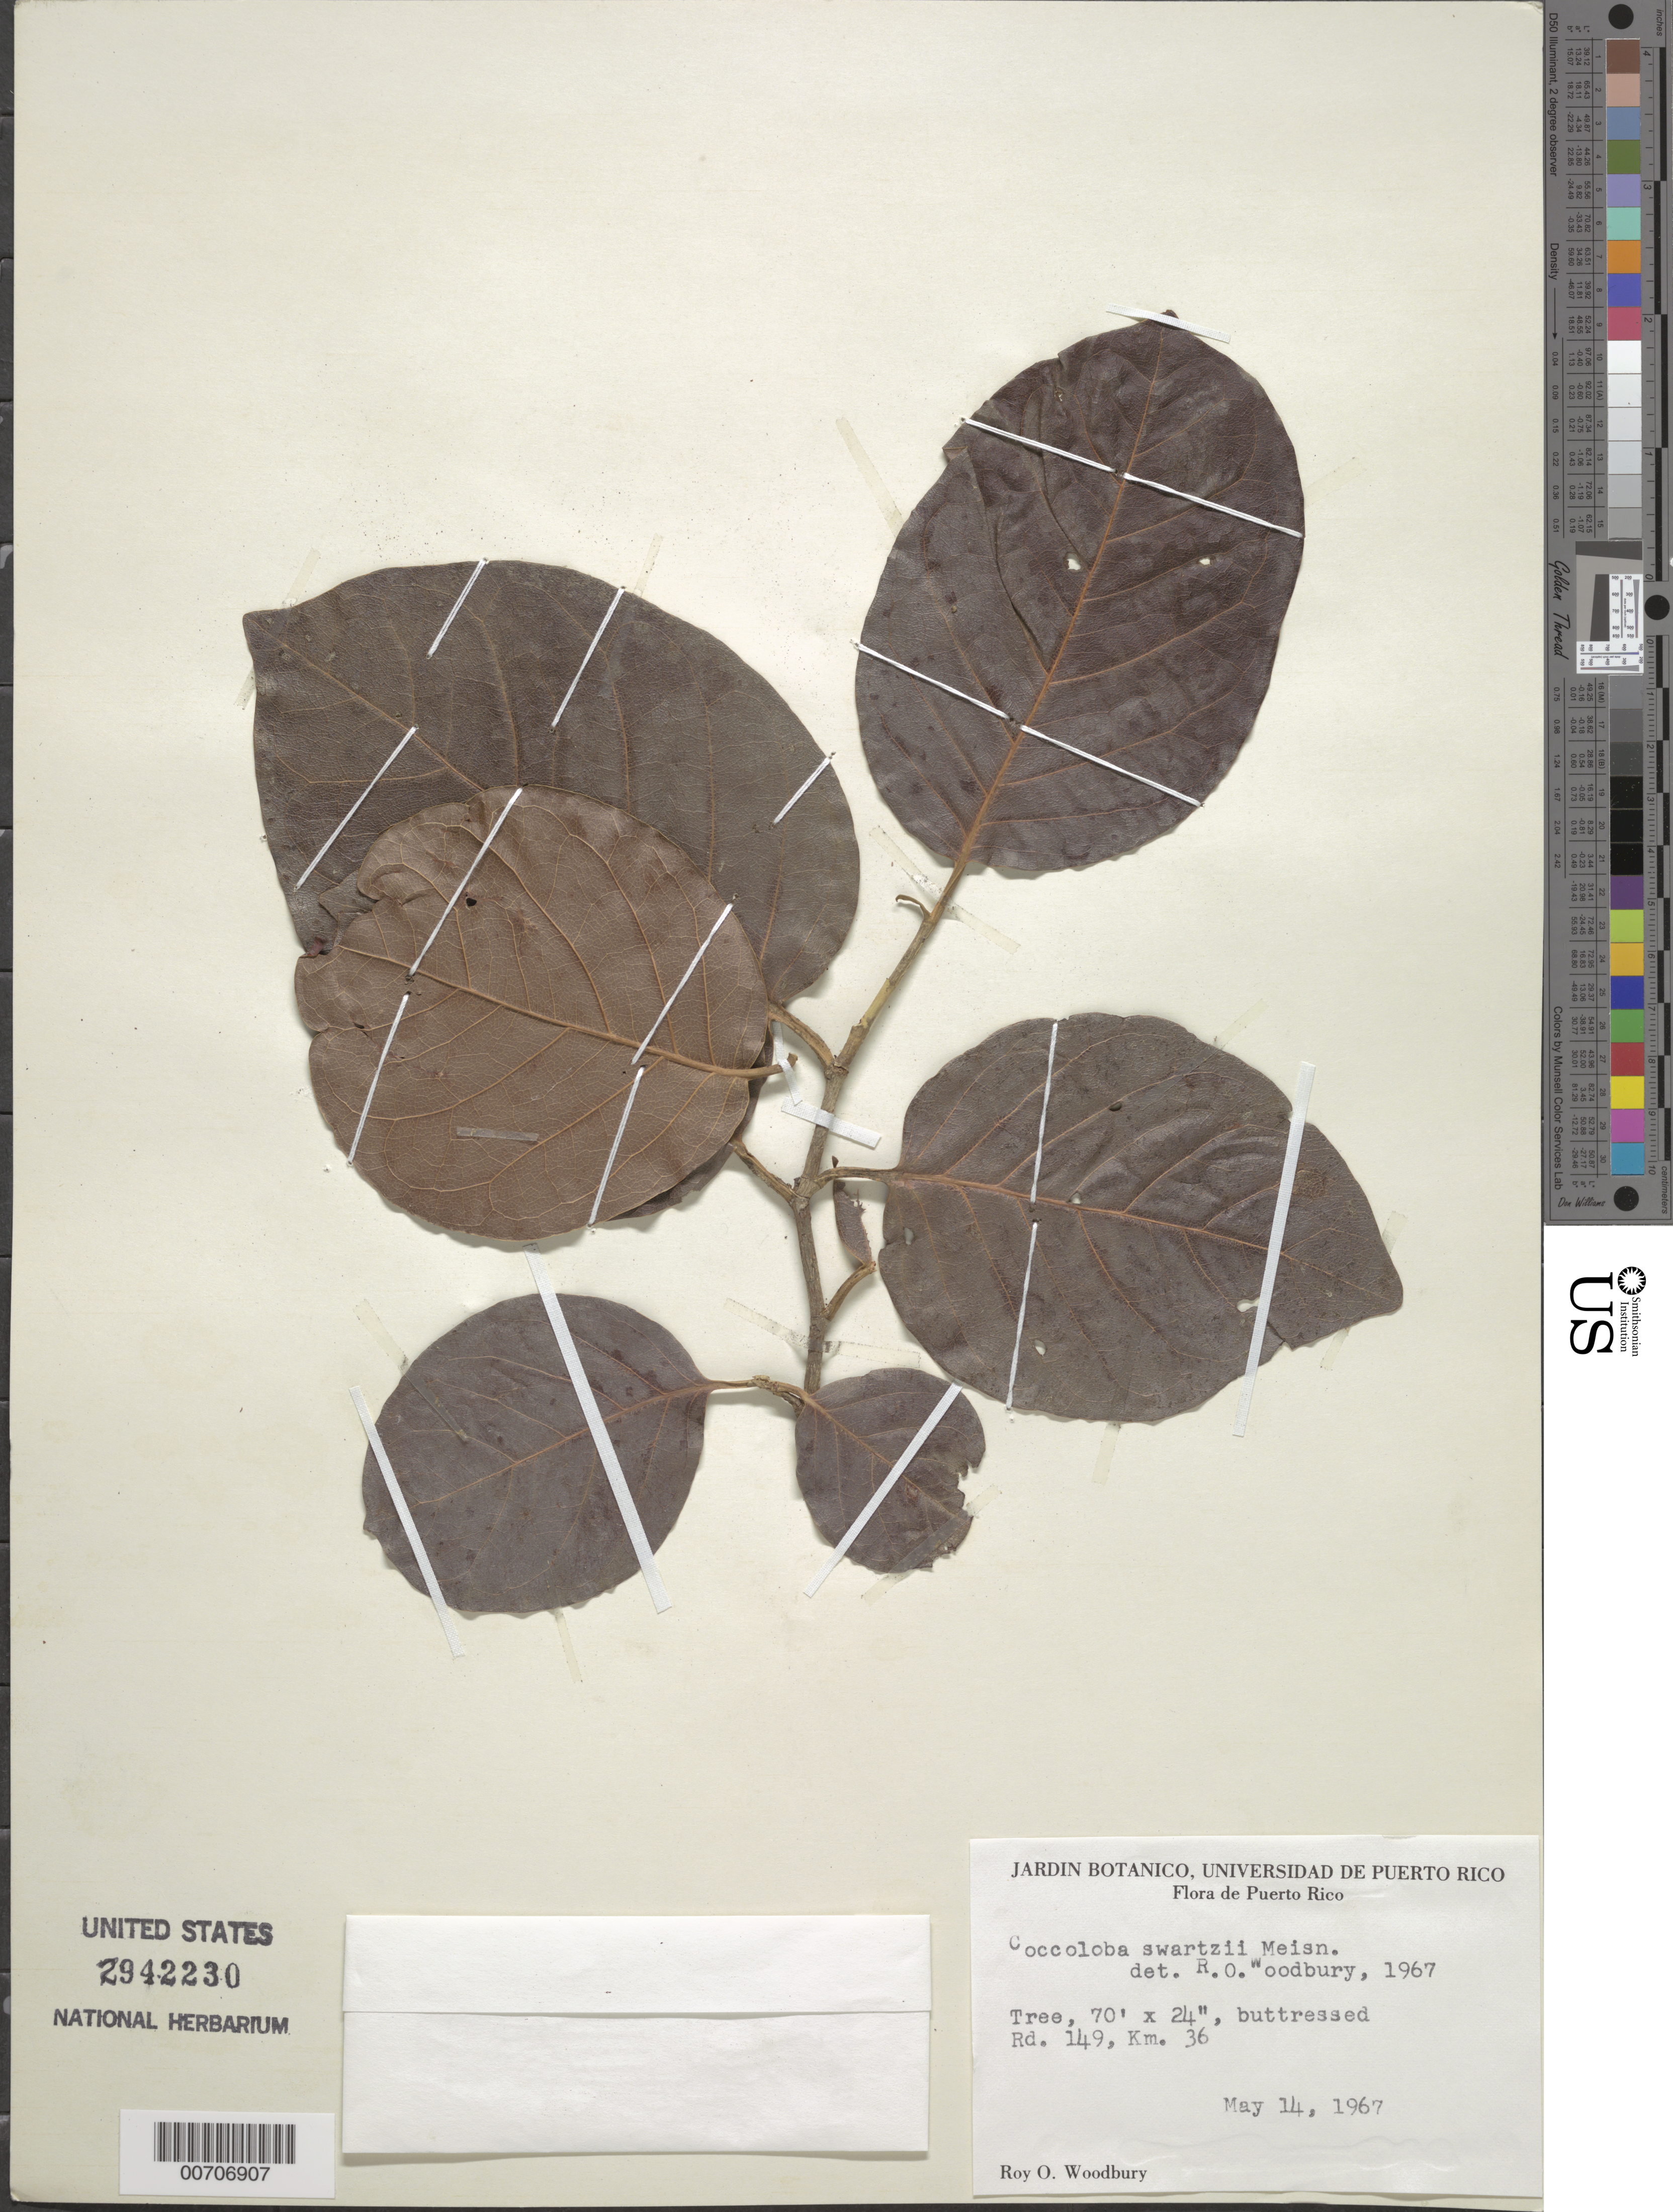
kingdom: Plantae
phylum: Tracheophyta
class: Magnoliopsida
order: Caryophyllales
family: Polygonaceae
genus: Coccoloba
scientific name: Coccoloba swartzii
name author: Meisn.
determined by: Woodbury, R. O.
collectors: R. O. Woodbury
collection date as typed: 14 May 1967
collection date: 1967-05-14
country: Puerto Rico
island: Greater Antilles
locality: Rd. 149, km 36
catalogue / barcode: US 2942230